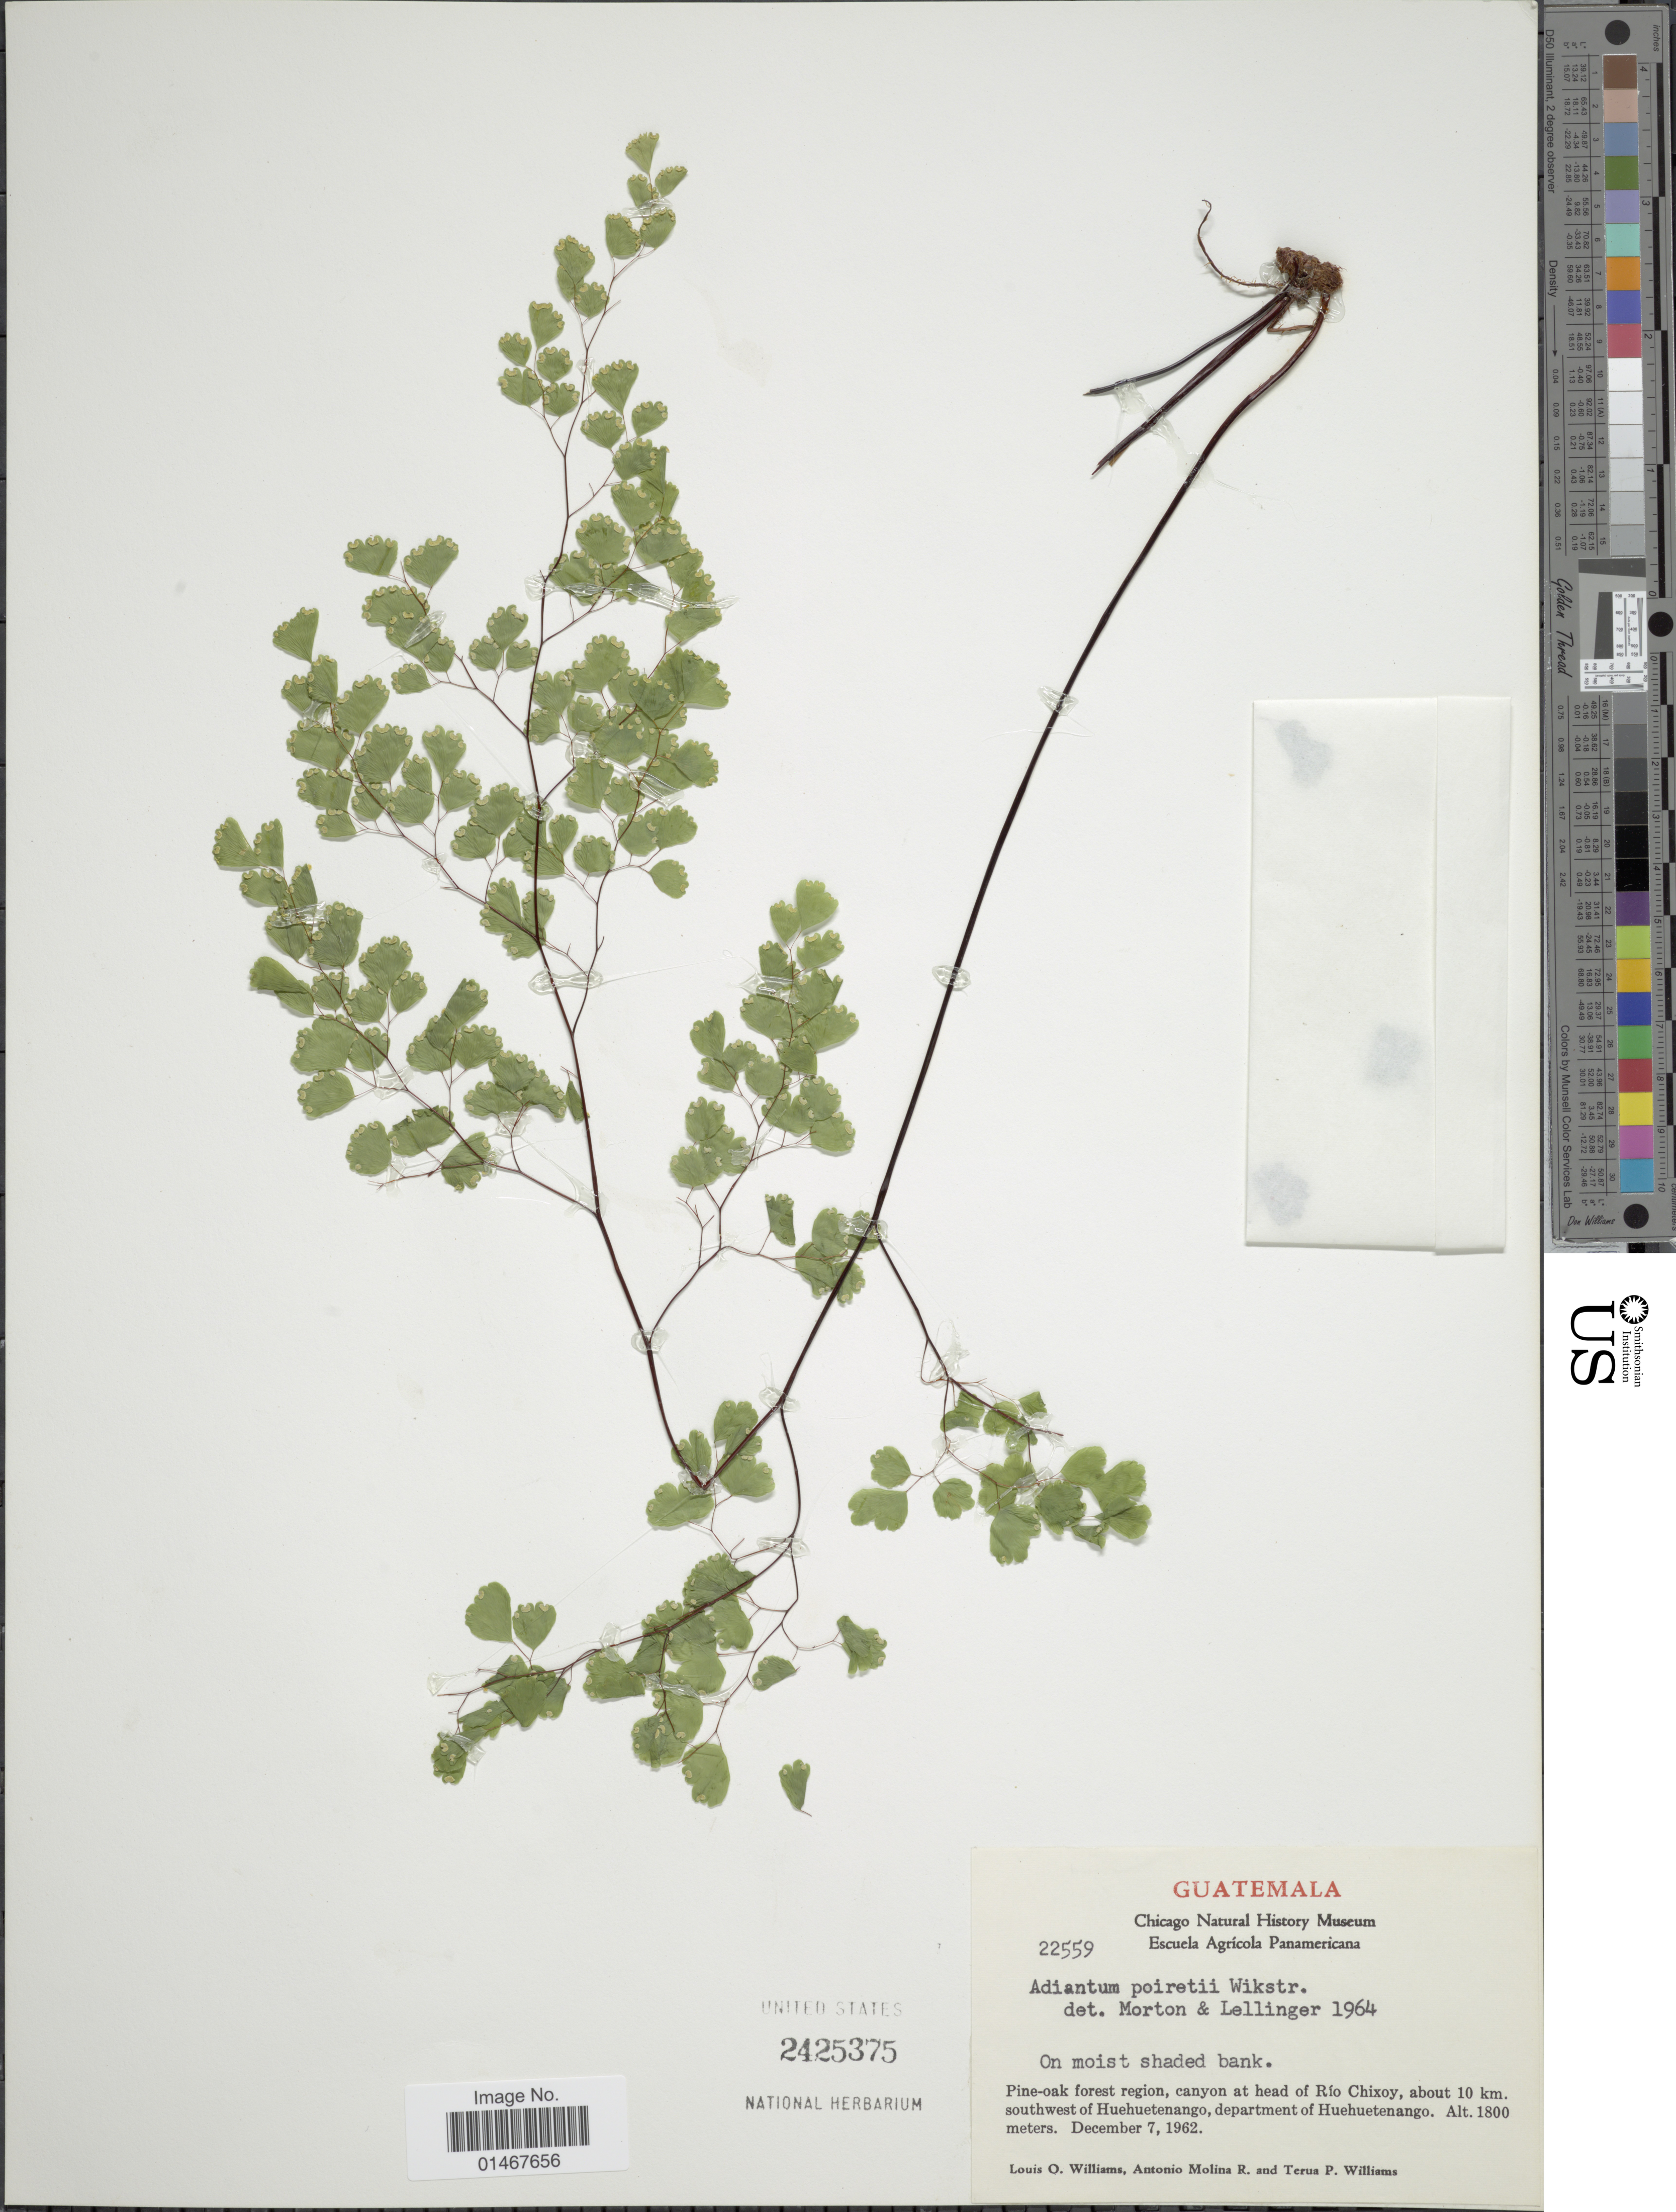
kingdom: Plantae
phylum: Tracheophyta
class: Polypodiopsida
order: Polypodiales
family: Pteridaceae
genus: Adiantum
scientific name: Adiantum poiretii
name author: Wikstr.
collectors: L. O. Williams, A. Molina R. & T. P. Williams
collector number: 22559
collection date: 1962-12-07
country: Guatemala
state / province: Huehuetenango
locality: Pine-oak forest region, canyon at head of Río Chixoy, about 10 km. southwest of Huehuetenango, Department of Huehuetenango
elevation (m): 1800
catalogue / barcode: US 2425375